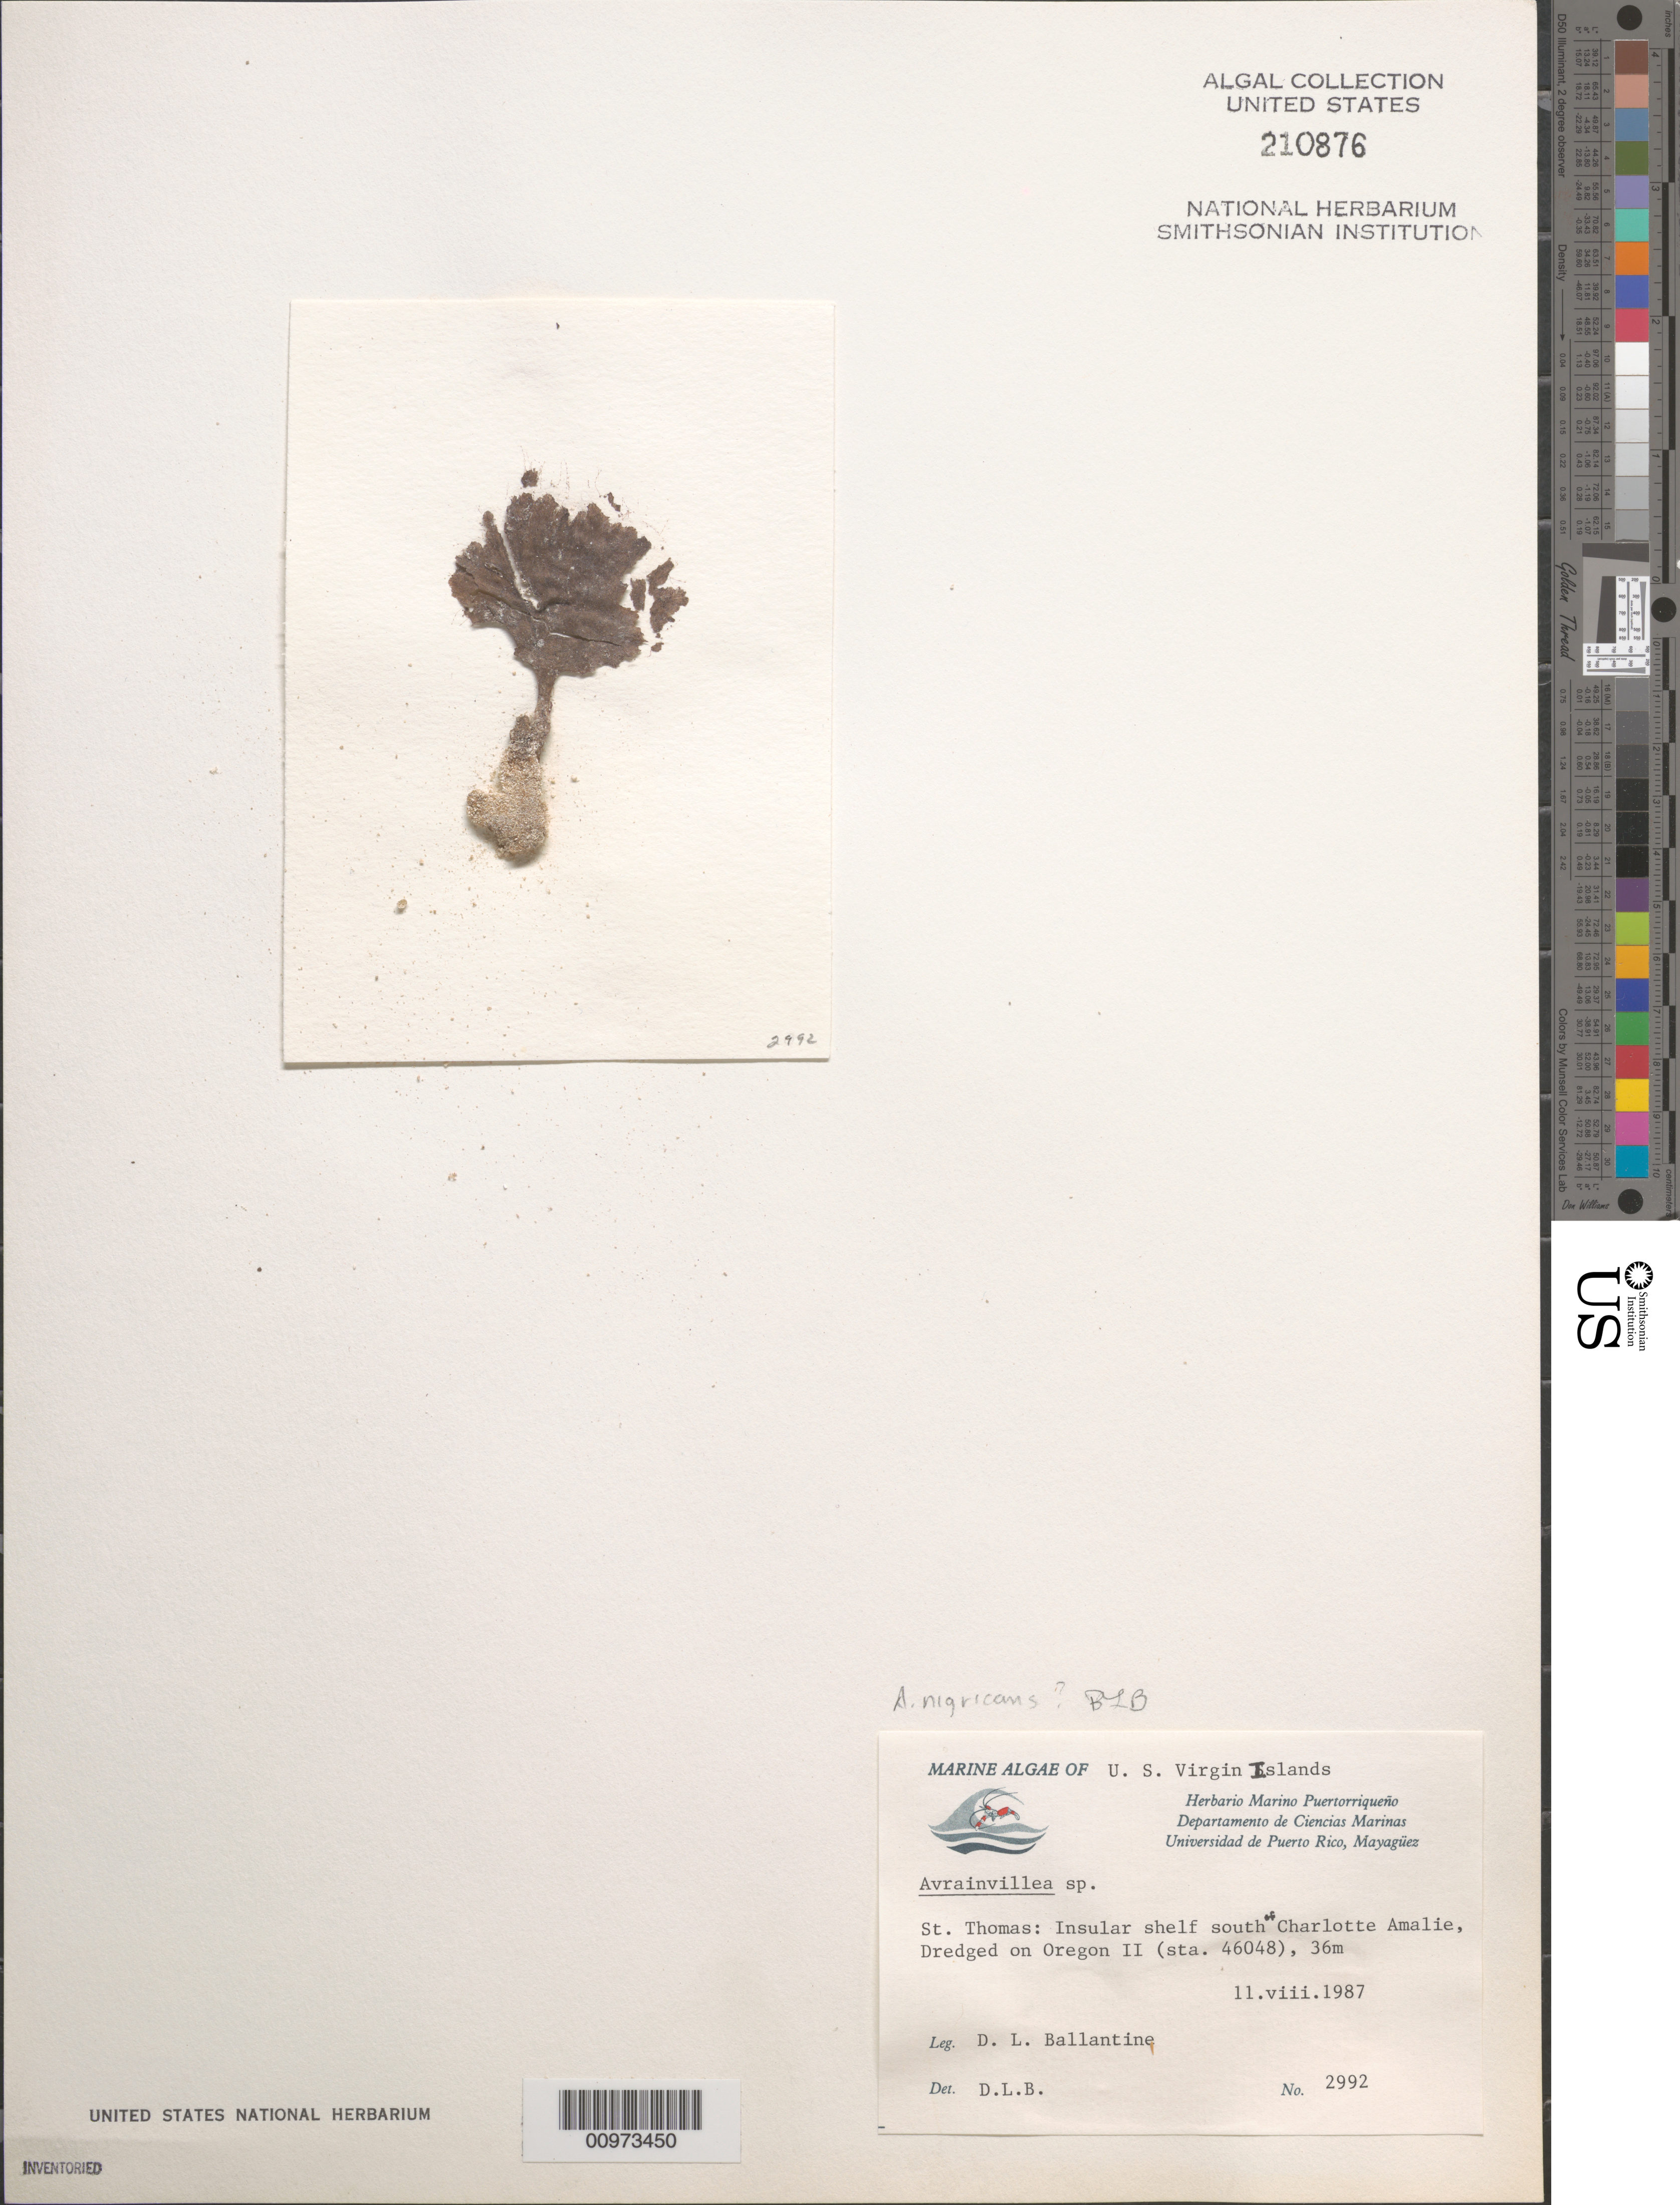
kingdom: Plantae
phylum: Chlorophyta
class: Ulvophyceae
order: Bryopsidales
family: Dichotomosiphonaceae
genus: Avrainvillea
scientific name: Avrainvillea nigricans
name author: Decne.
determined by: Brooks, B. L., (BOT), Smithsonian Institution - National Museum of Natural History (UNITED STATES)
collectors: D.L. Ballantine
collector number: DLB 2992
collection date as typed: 11 Aug 1987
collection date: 1987-08-11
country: U.S. Virgin Islands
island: St. Thomas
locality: South of Charlotte Amalie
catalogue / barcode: US 210876